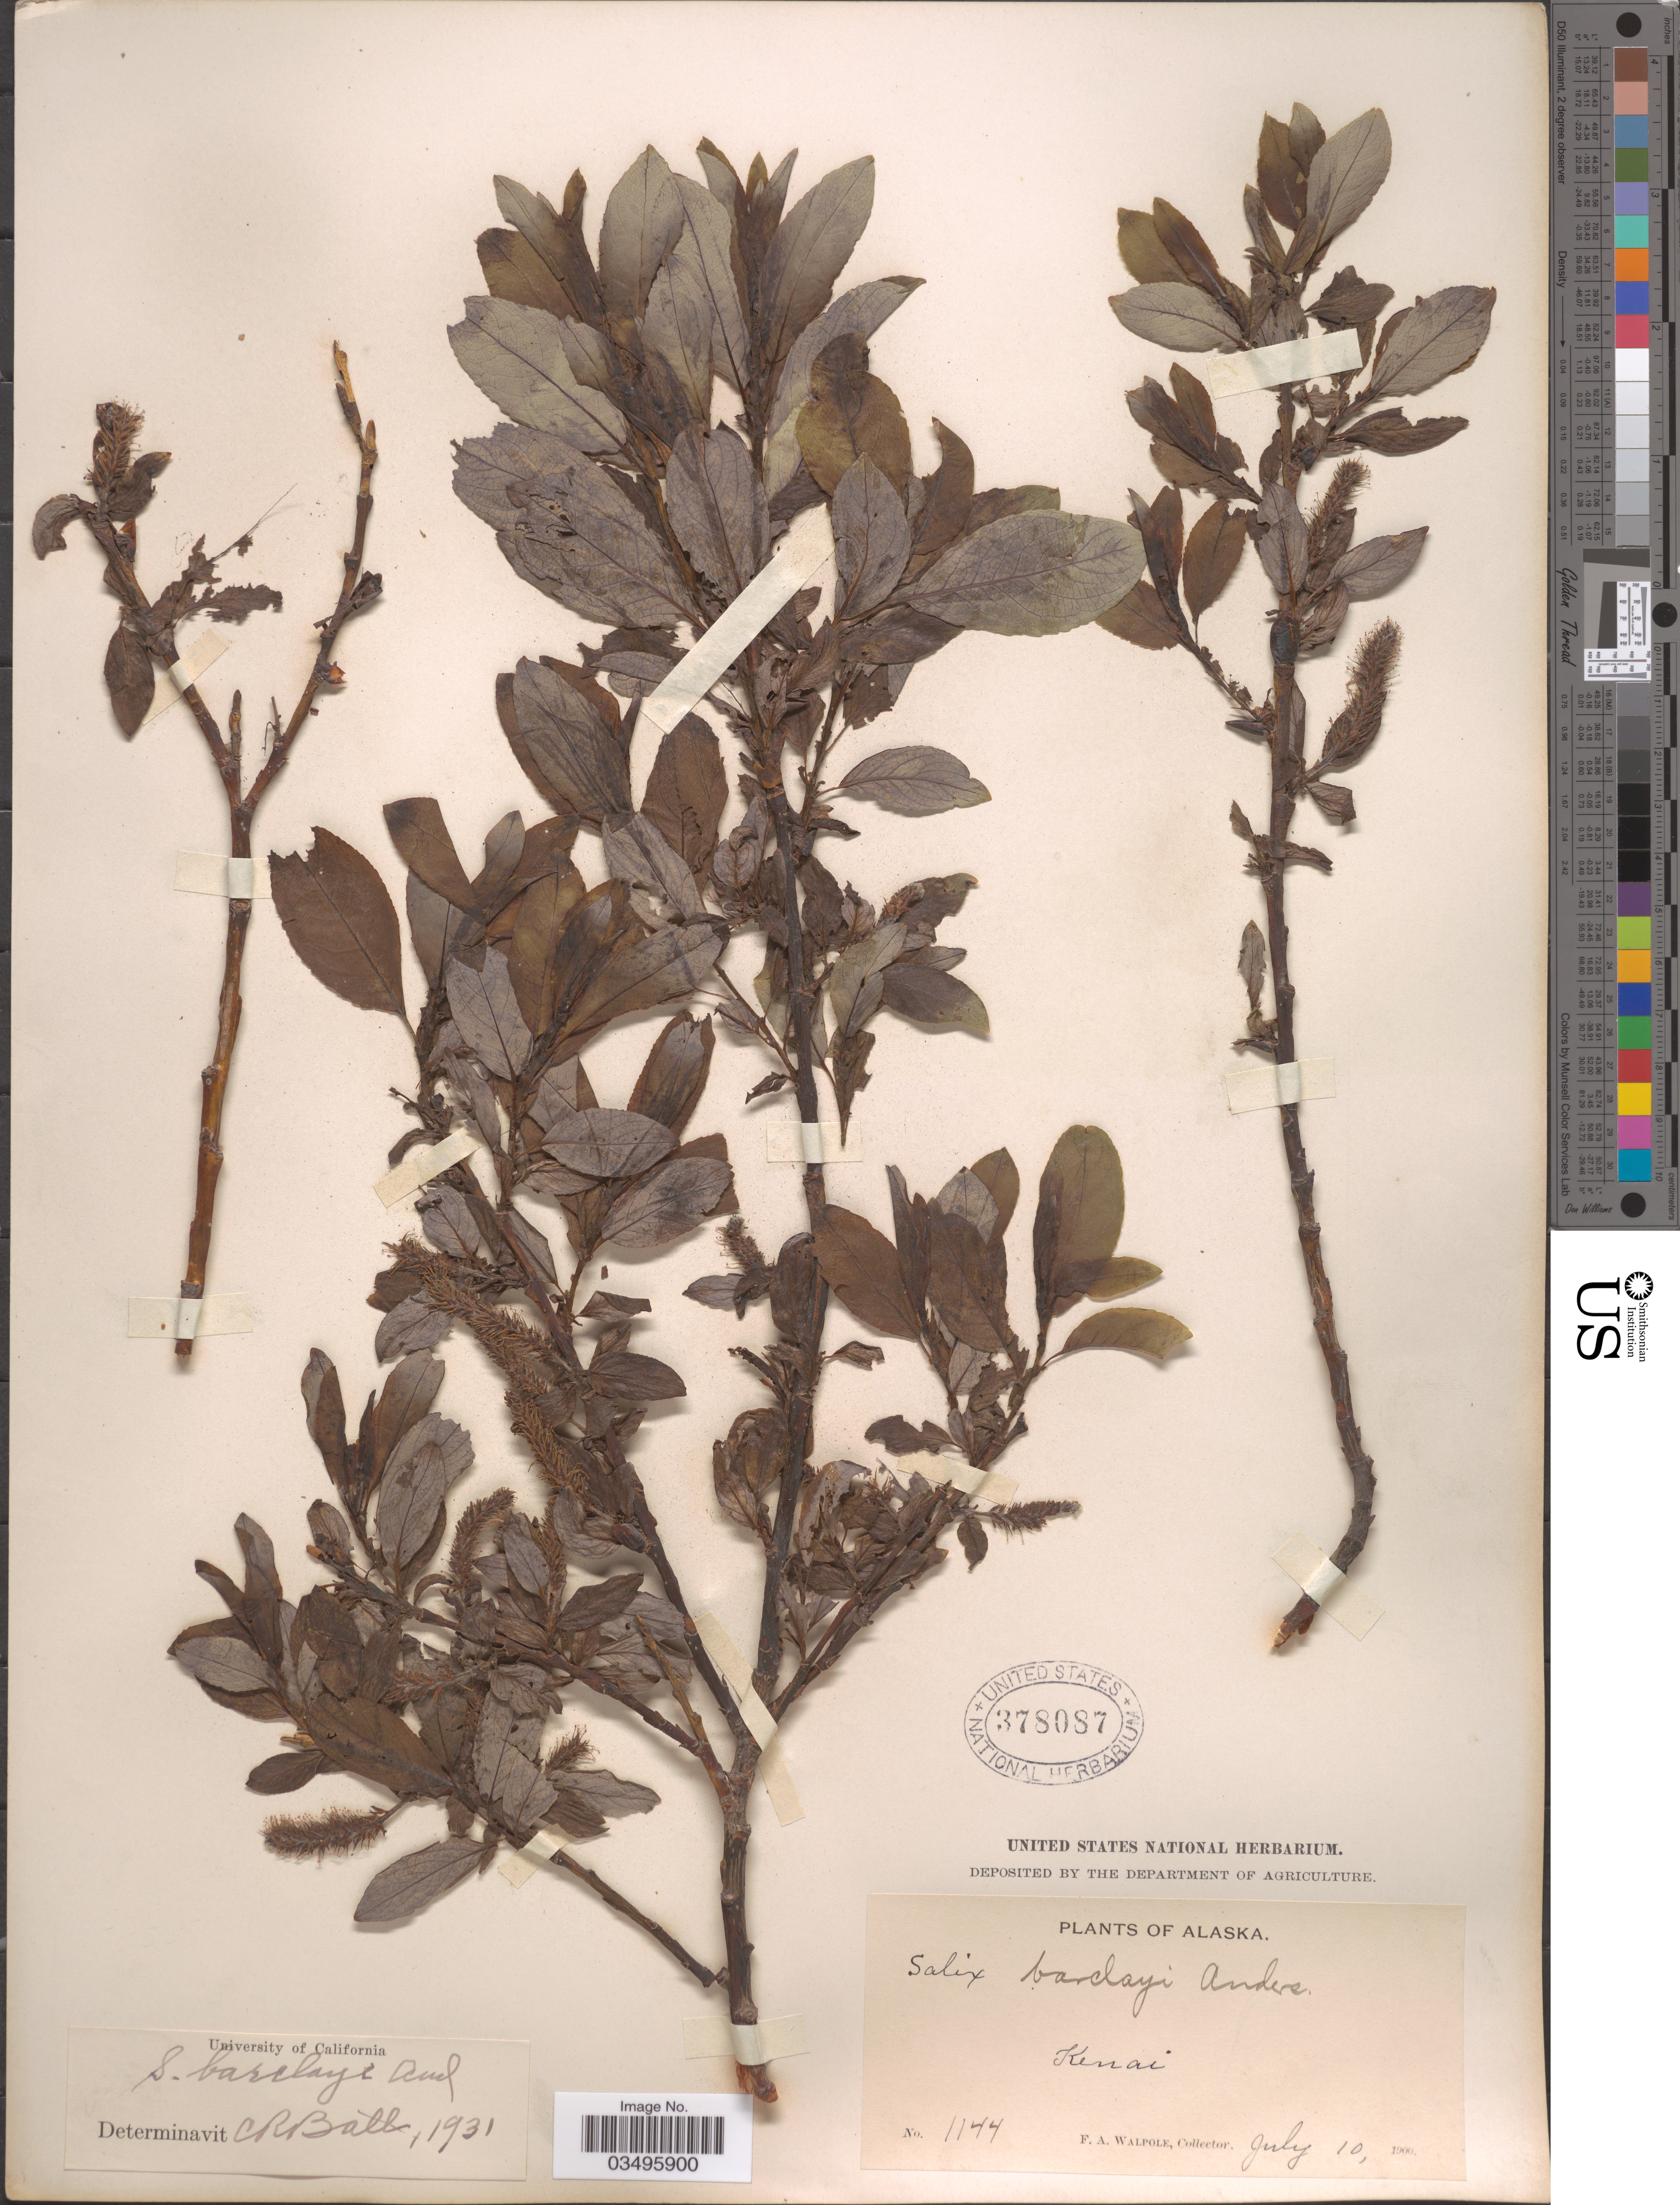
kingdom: Plantae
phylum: Tracheophyta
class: Magnoliopsida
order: Malpighiales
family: Salicaceae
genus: Salix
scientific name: Salix barclayi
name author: Andersson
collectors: F. Walpole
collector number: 1144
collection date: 1900-07-10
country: United States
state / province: Alaska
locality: Kenai.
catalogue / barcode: US 378087